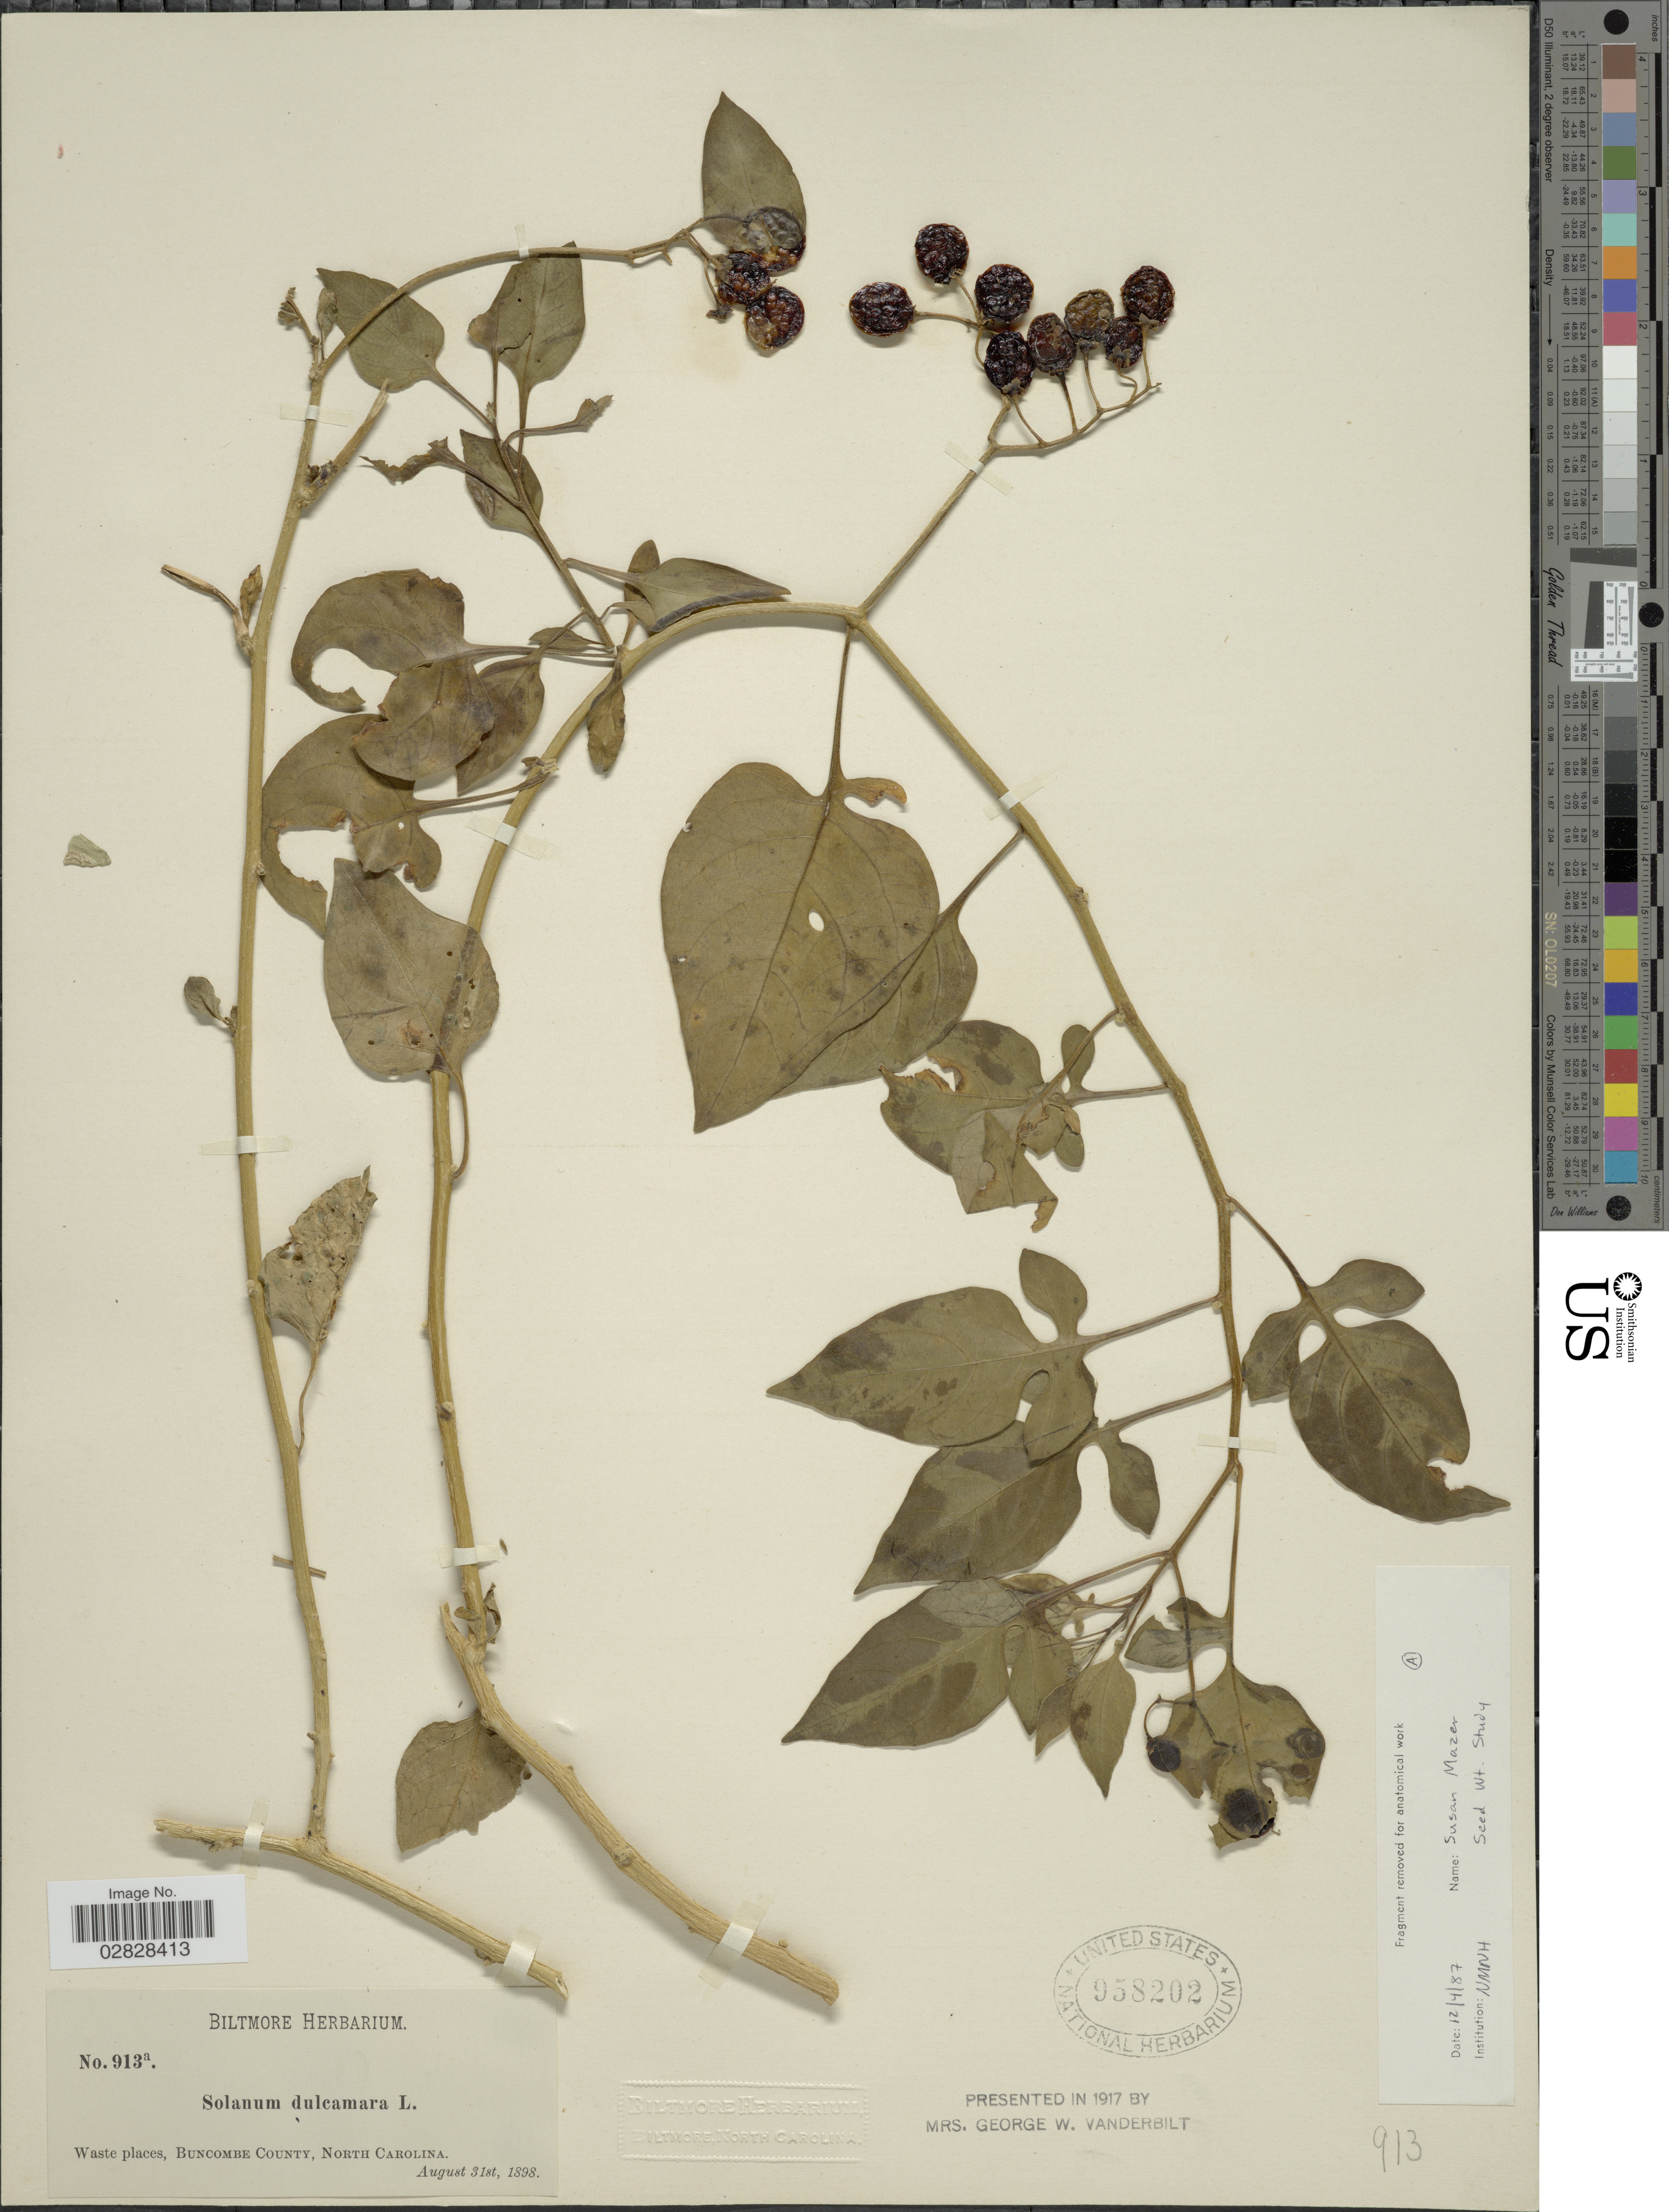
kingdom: Plantae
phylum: Tracheophyta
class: Magnoliopsida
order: Solanales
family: Solanaceae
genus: Solanum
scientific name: Solanum dulcamara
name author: L.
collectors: ex herb. Biltmore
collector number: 913a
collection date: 1898-08-31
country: United States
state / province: North Carolina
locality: Waste places, Buncombe County.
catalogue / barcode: US 958202